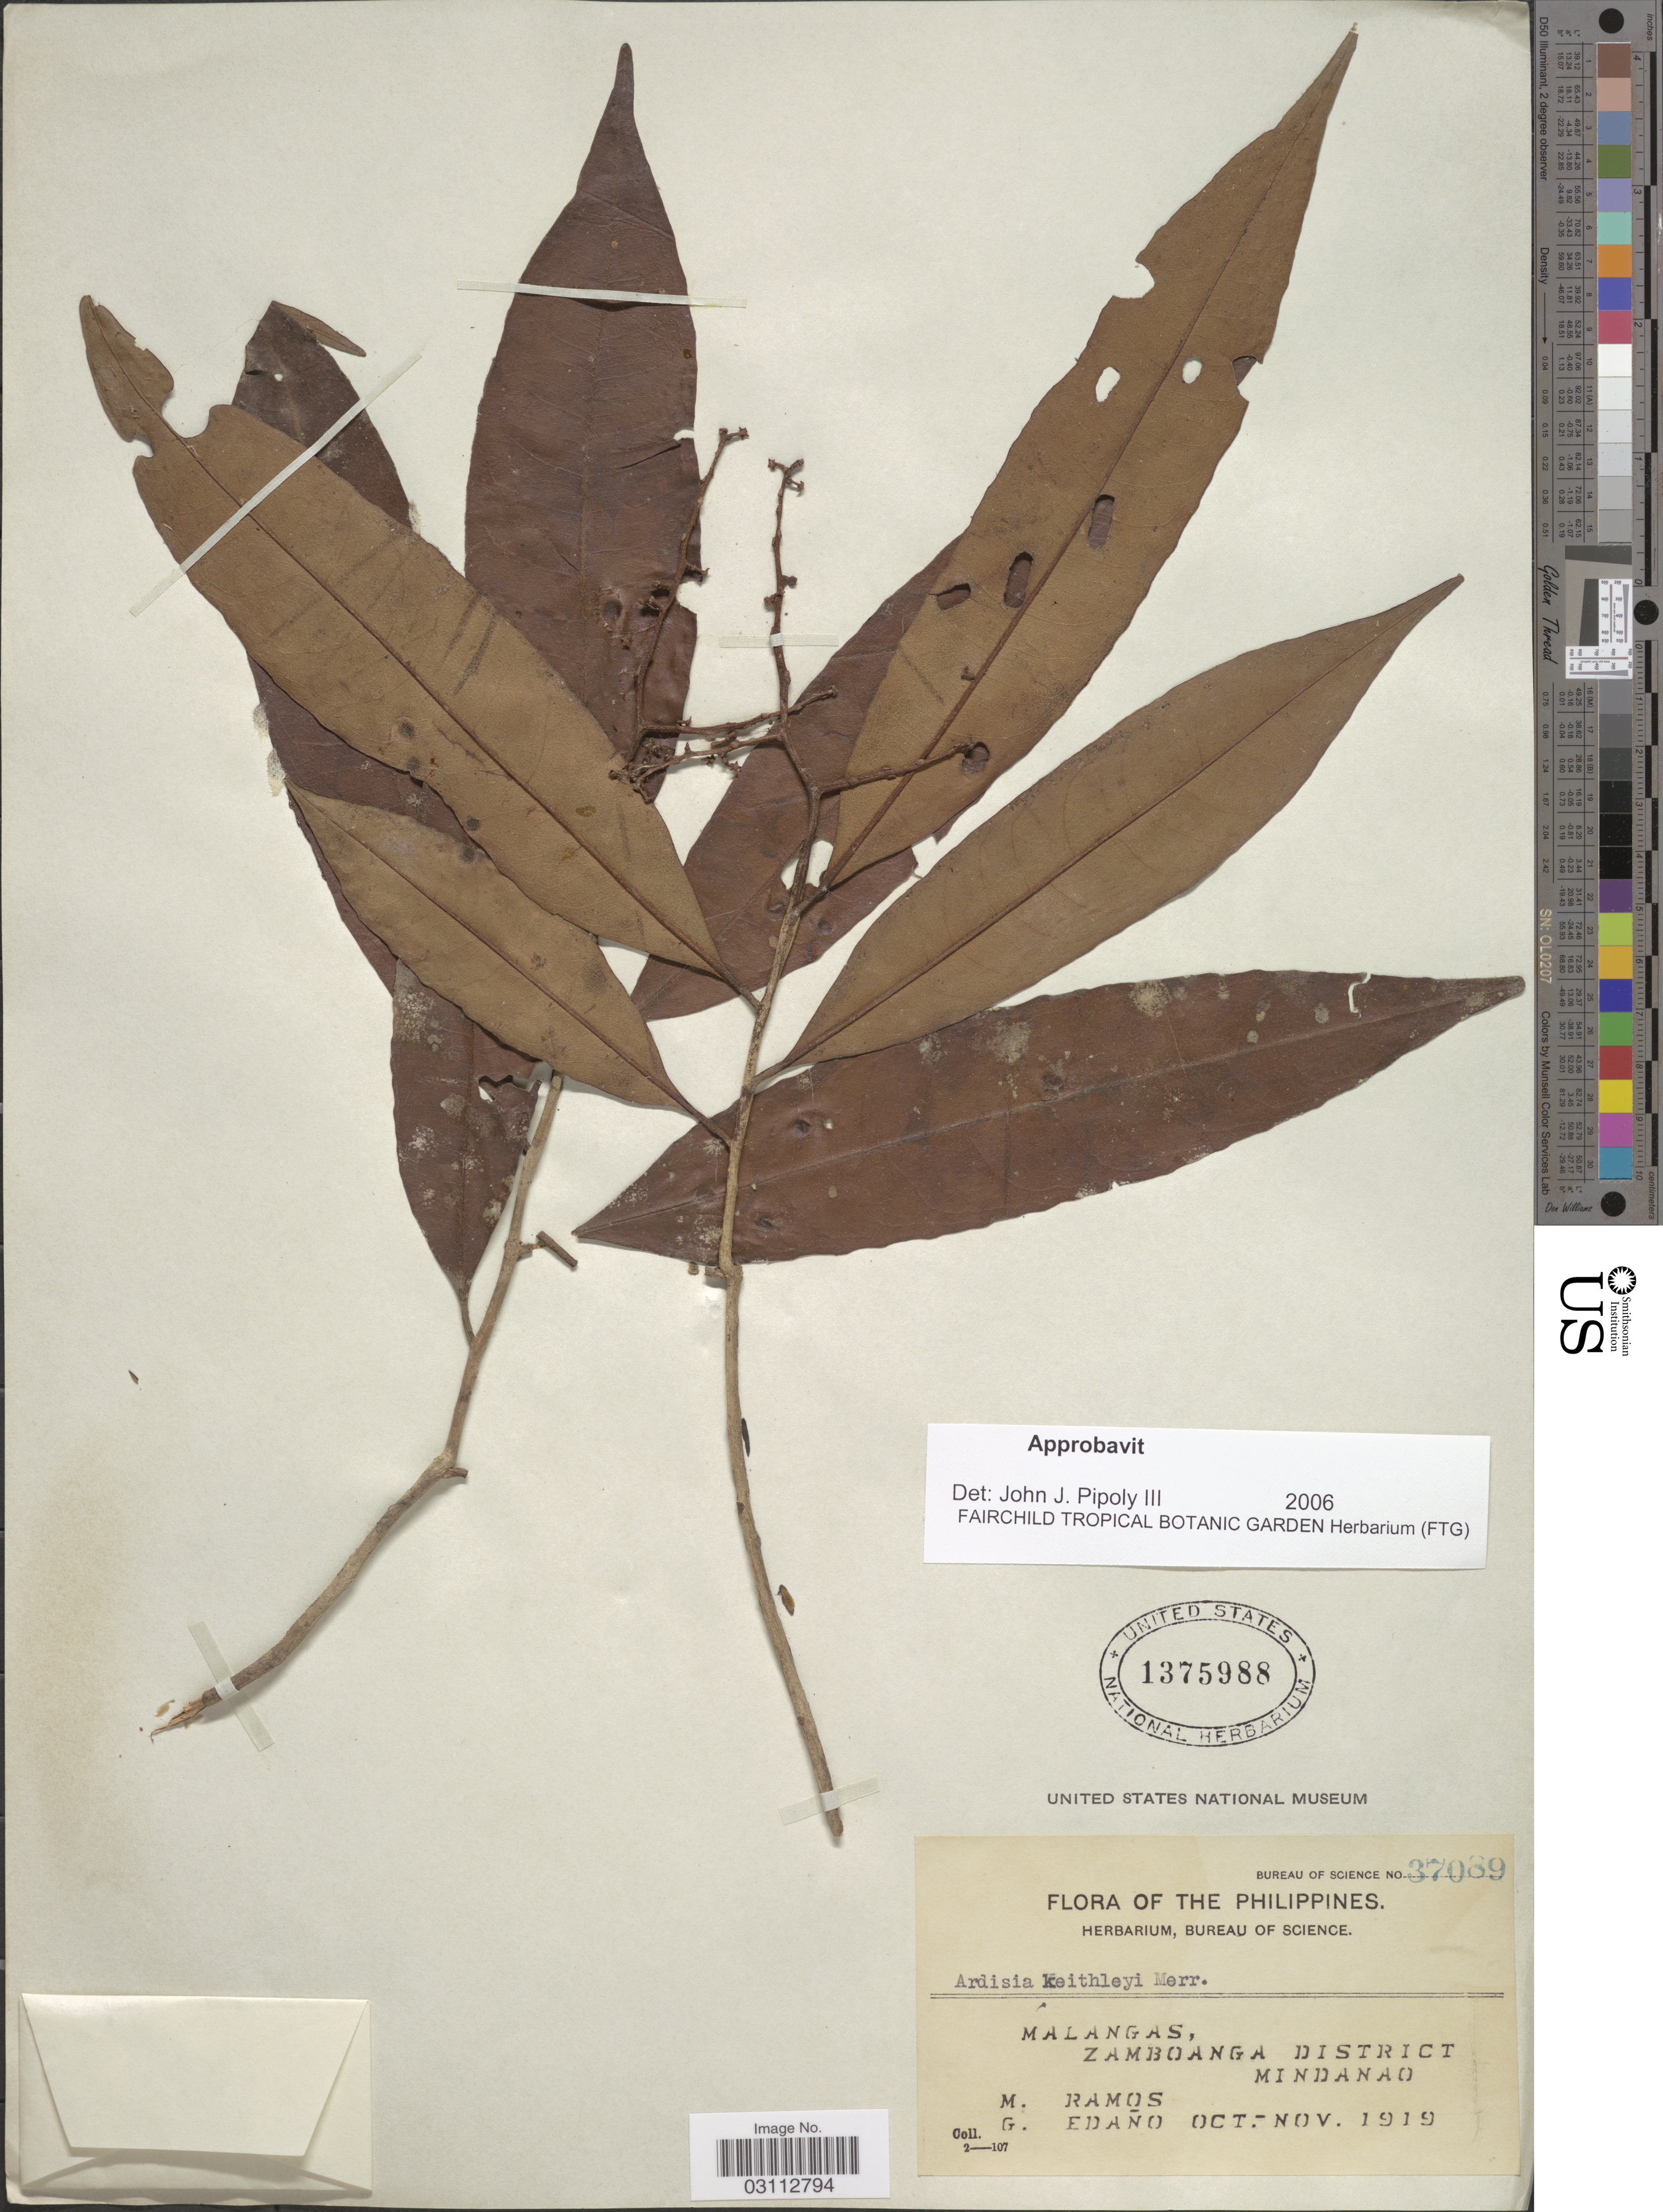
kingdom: Plantae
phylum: Tracheophyta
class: Magnoliopsida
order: Ericales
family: Primulaceae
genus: Ardisia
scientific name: Ardisia keithleyi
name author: Merr.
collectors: M. Ramos & G. Edaño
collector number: Bureau of Science 37089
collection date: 1919-10/1919-11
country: Philippines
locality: Malangas Zamboanga District. Mindanao.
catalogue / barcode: US 1375988